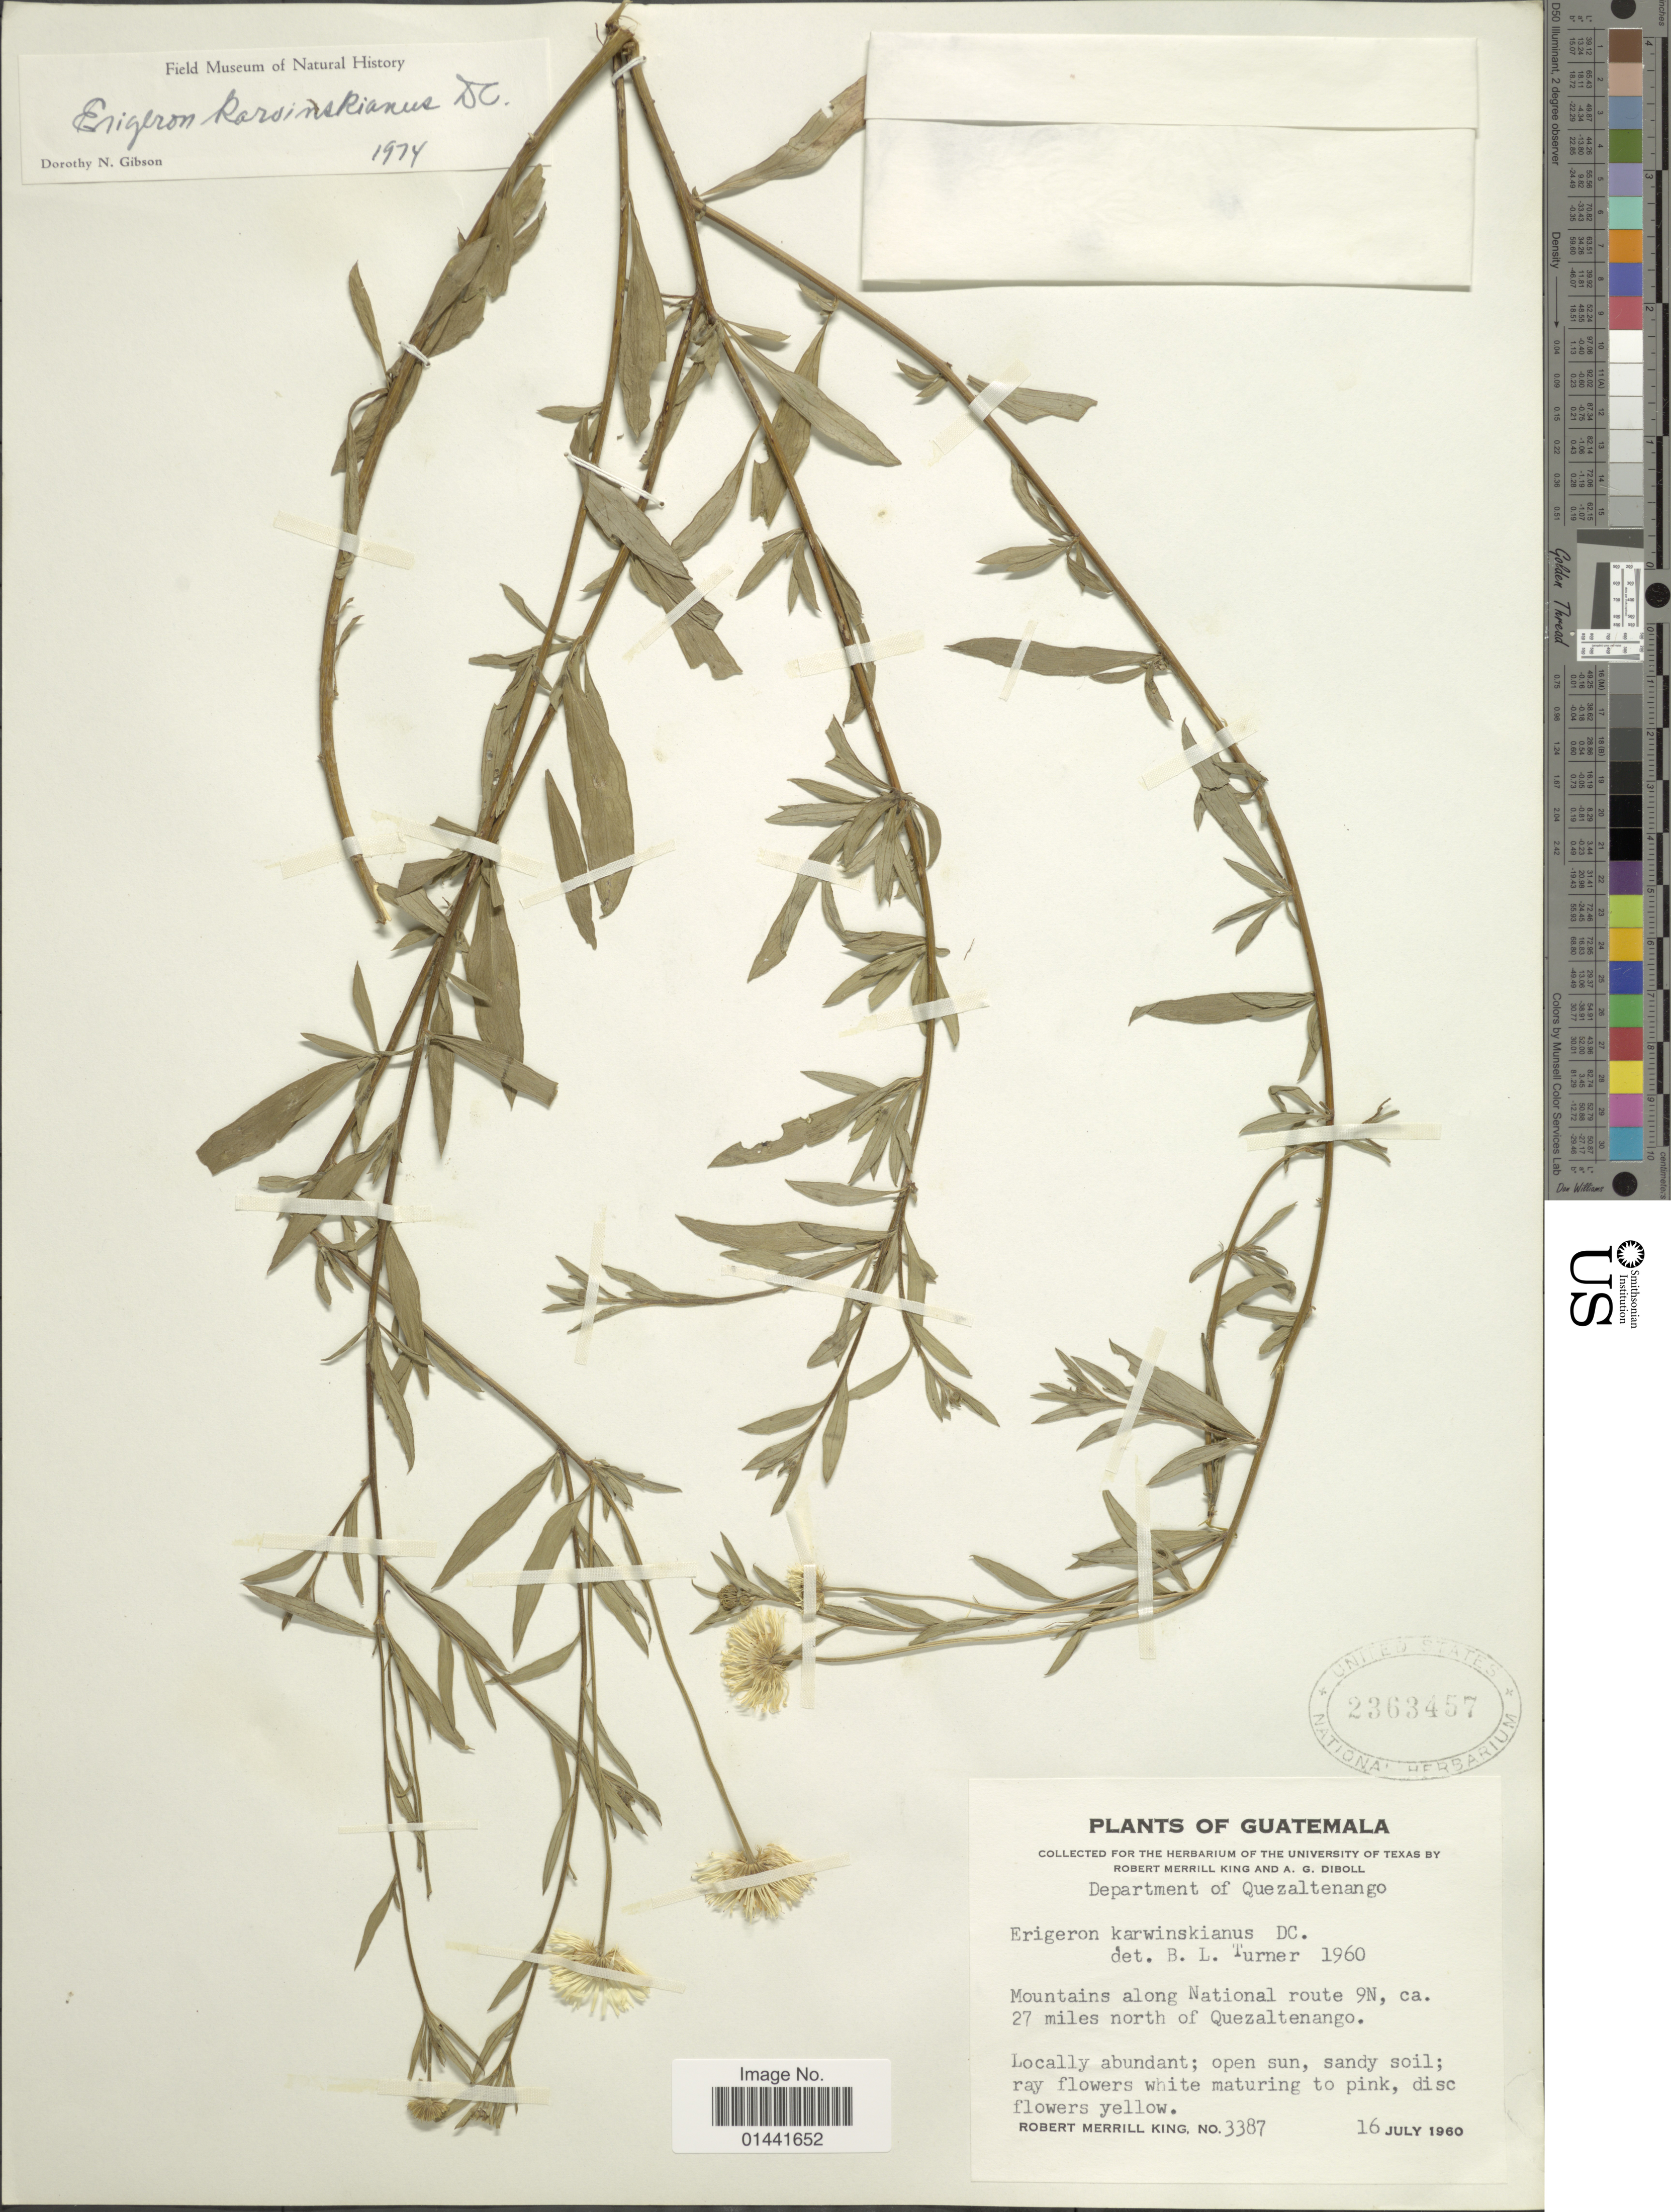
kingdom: Plantae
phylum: Tracheophyta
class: Magnoliopsida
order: Asterales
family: Asteraceae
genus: Erigeron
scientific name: Erigeron karvinskianus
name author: DC.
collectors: R. M. King & A. Diboll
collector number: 3387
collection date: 1960-07-16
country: Guatemala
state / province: Quetzaltenango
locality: Mountains along National route 9N, ca. 27 miles north of Quezaltenango, locally abundant; open sun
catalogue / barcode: US 2363457